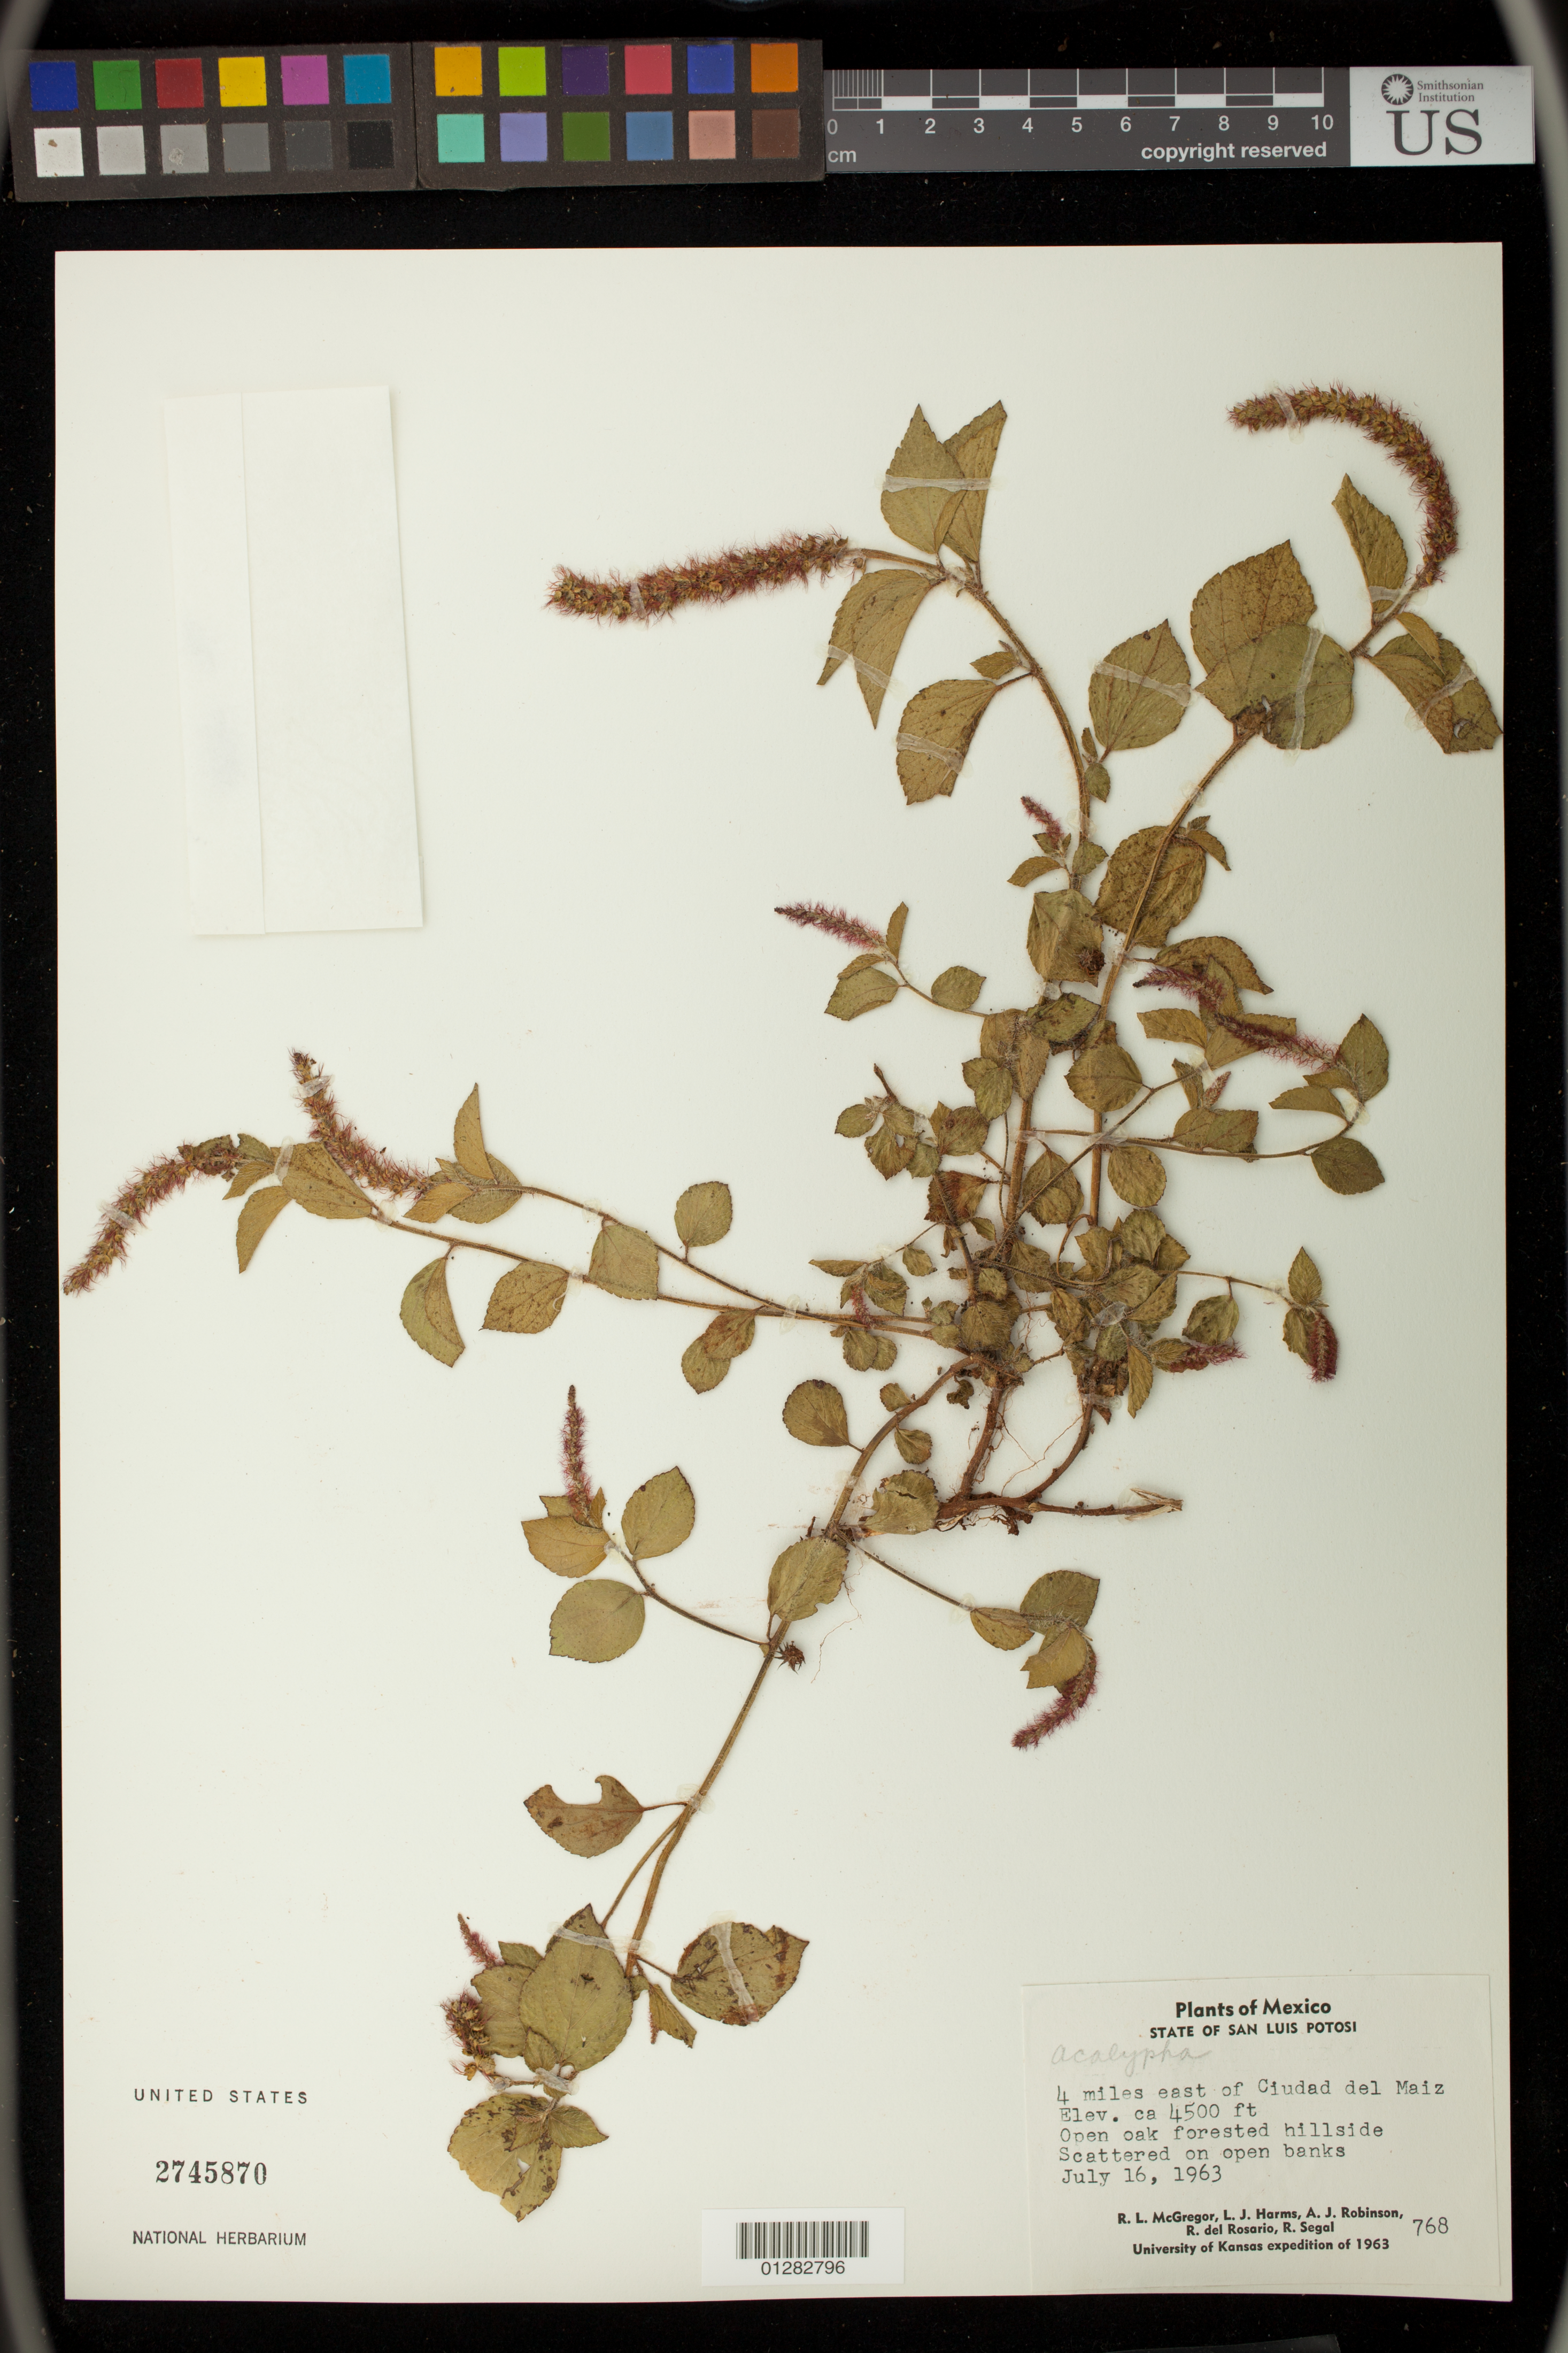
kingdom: Plantae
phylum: Tracheophyta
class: Magnoliopsida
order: Malpighiales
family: Euphorbiaceae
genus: Acalypha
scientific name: Acalypha sp.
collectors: R. L. McGregor, L. Harms, A. J. Robinson & R. del Rosario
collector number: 768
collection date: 1963-07-16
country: Mexico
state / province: San Luis Potosi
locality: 4 miles east of Ciudad del Maiz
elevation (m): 1372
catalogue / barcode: US 2745870